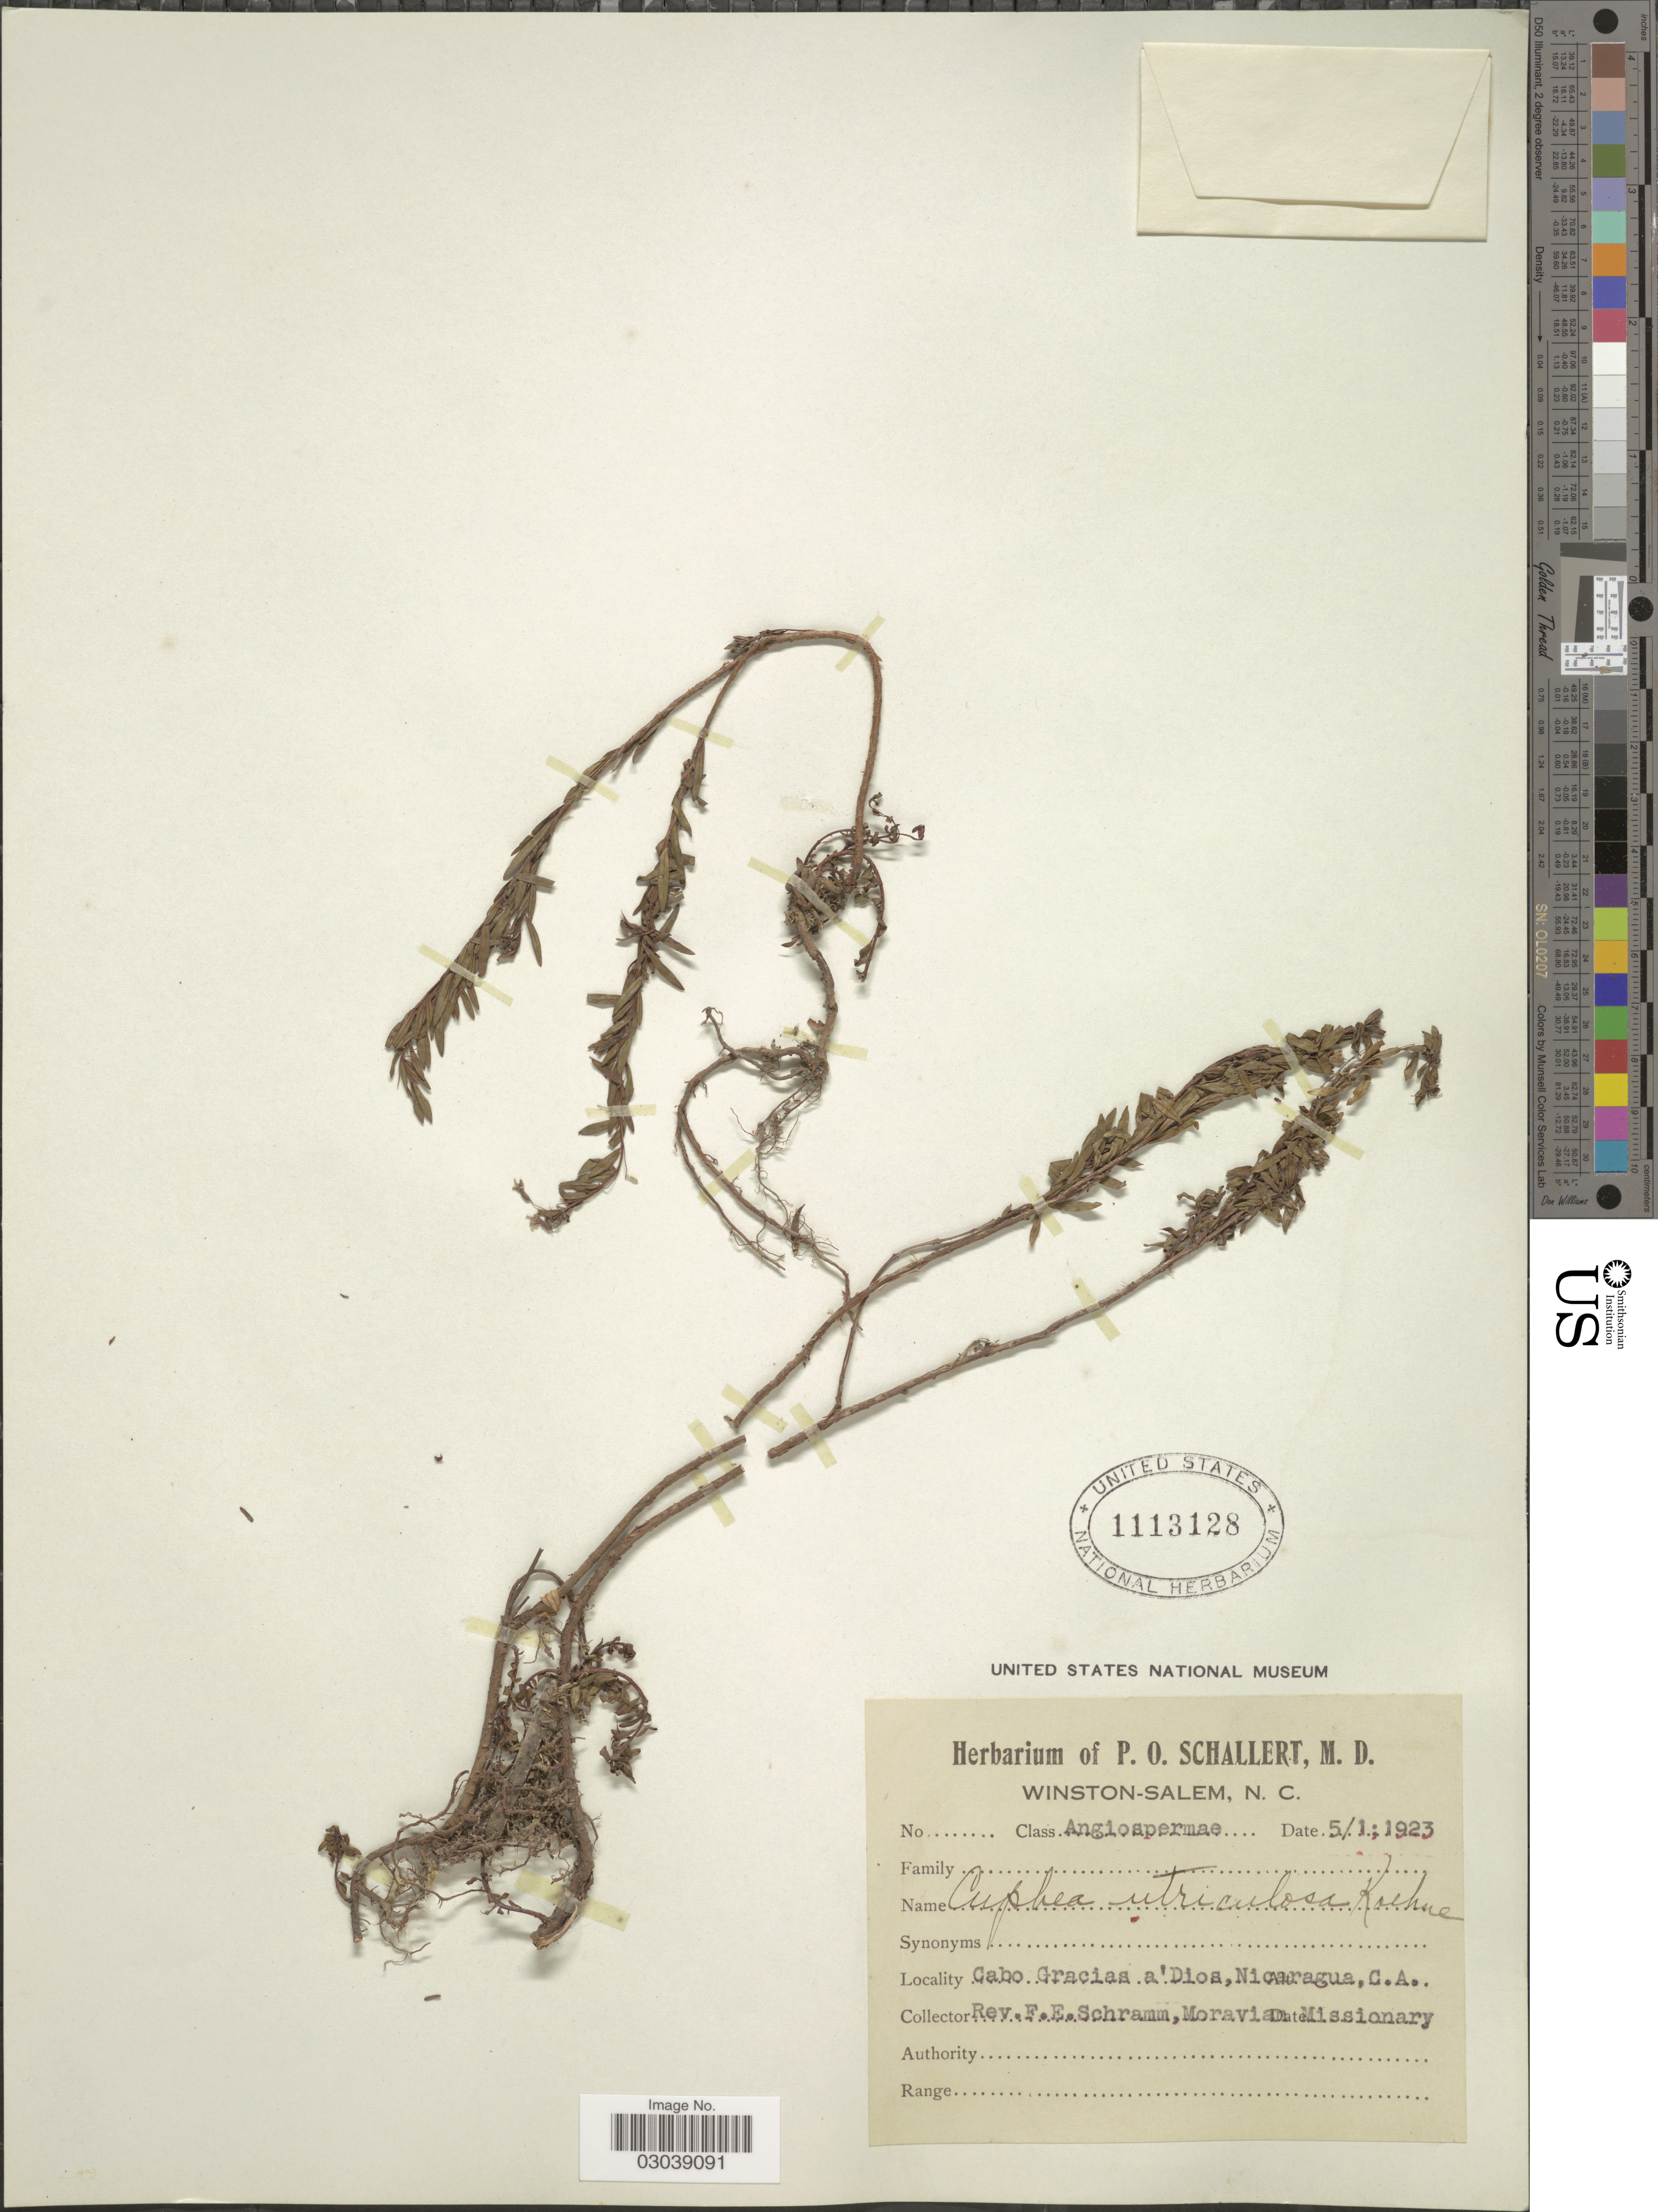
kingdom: Plantae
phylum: Tracheophyta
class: Magnoliopsida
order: Myrtales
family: Lythraceae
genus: Cuphea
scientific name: Cuphea utriculosa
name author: Koehne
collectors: F. E. Schramm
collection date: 1923-01-05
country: Nicaragua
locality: Cabo Gracias a' Dios, Nicaragua, C.A.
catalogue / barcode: US 1113128